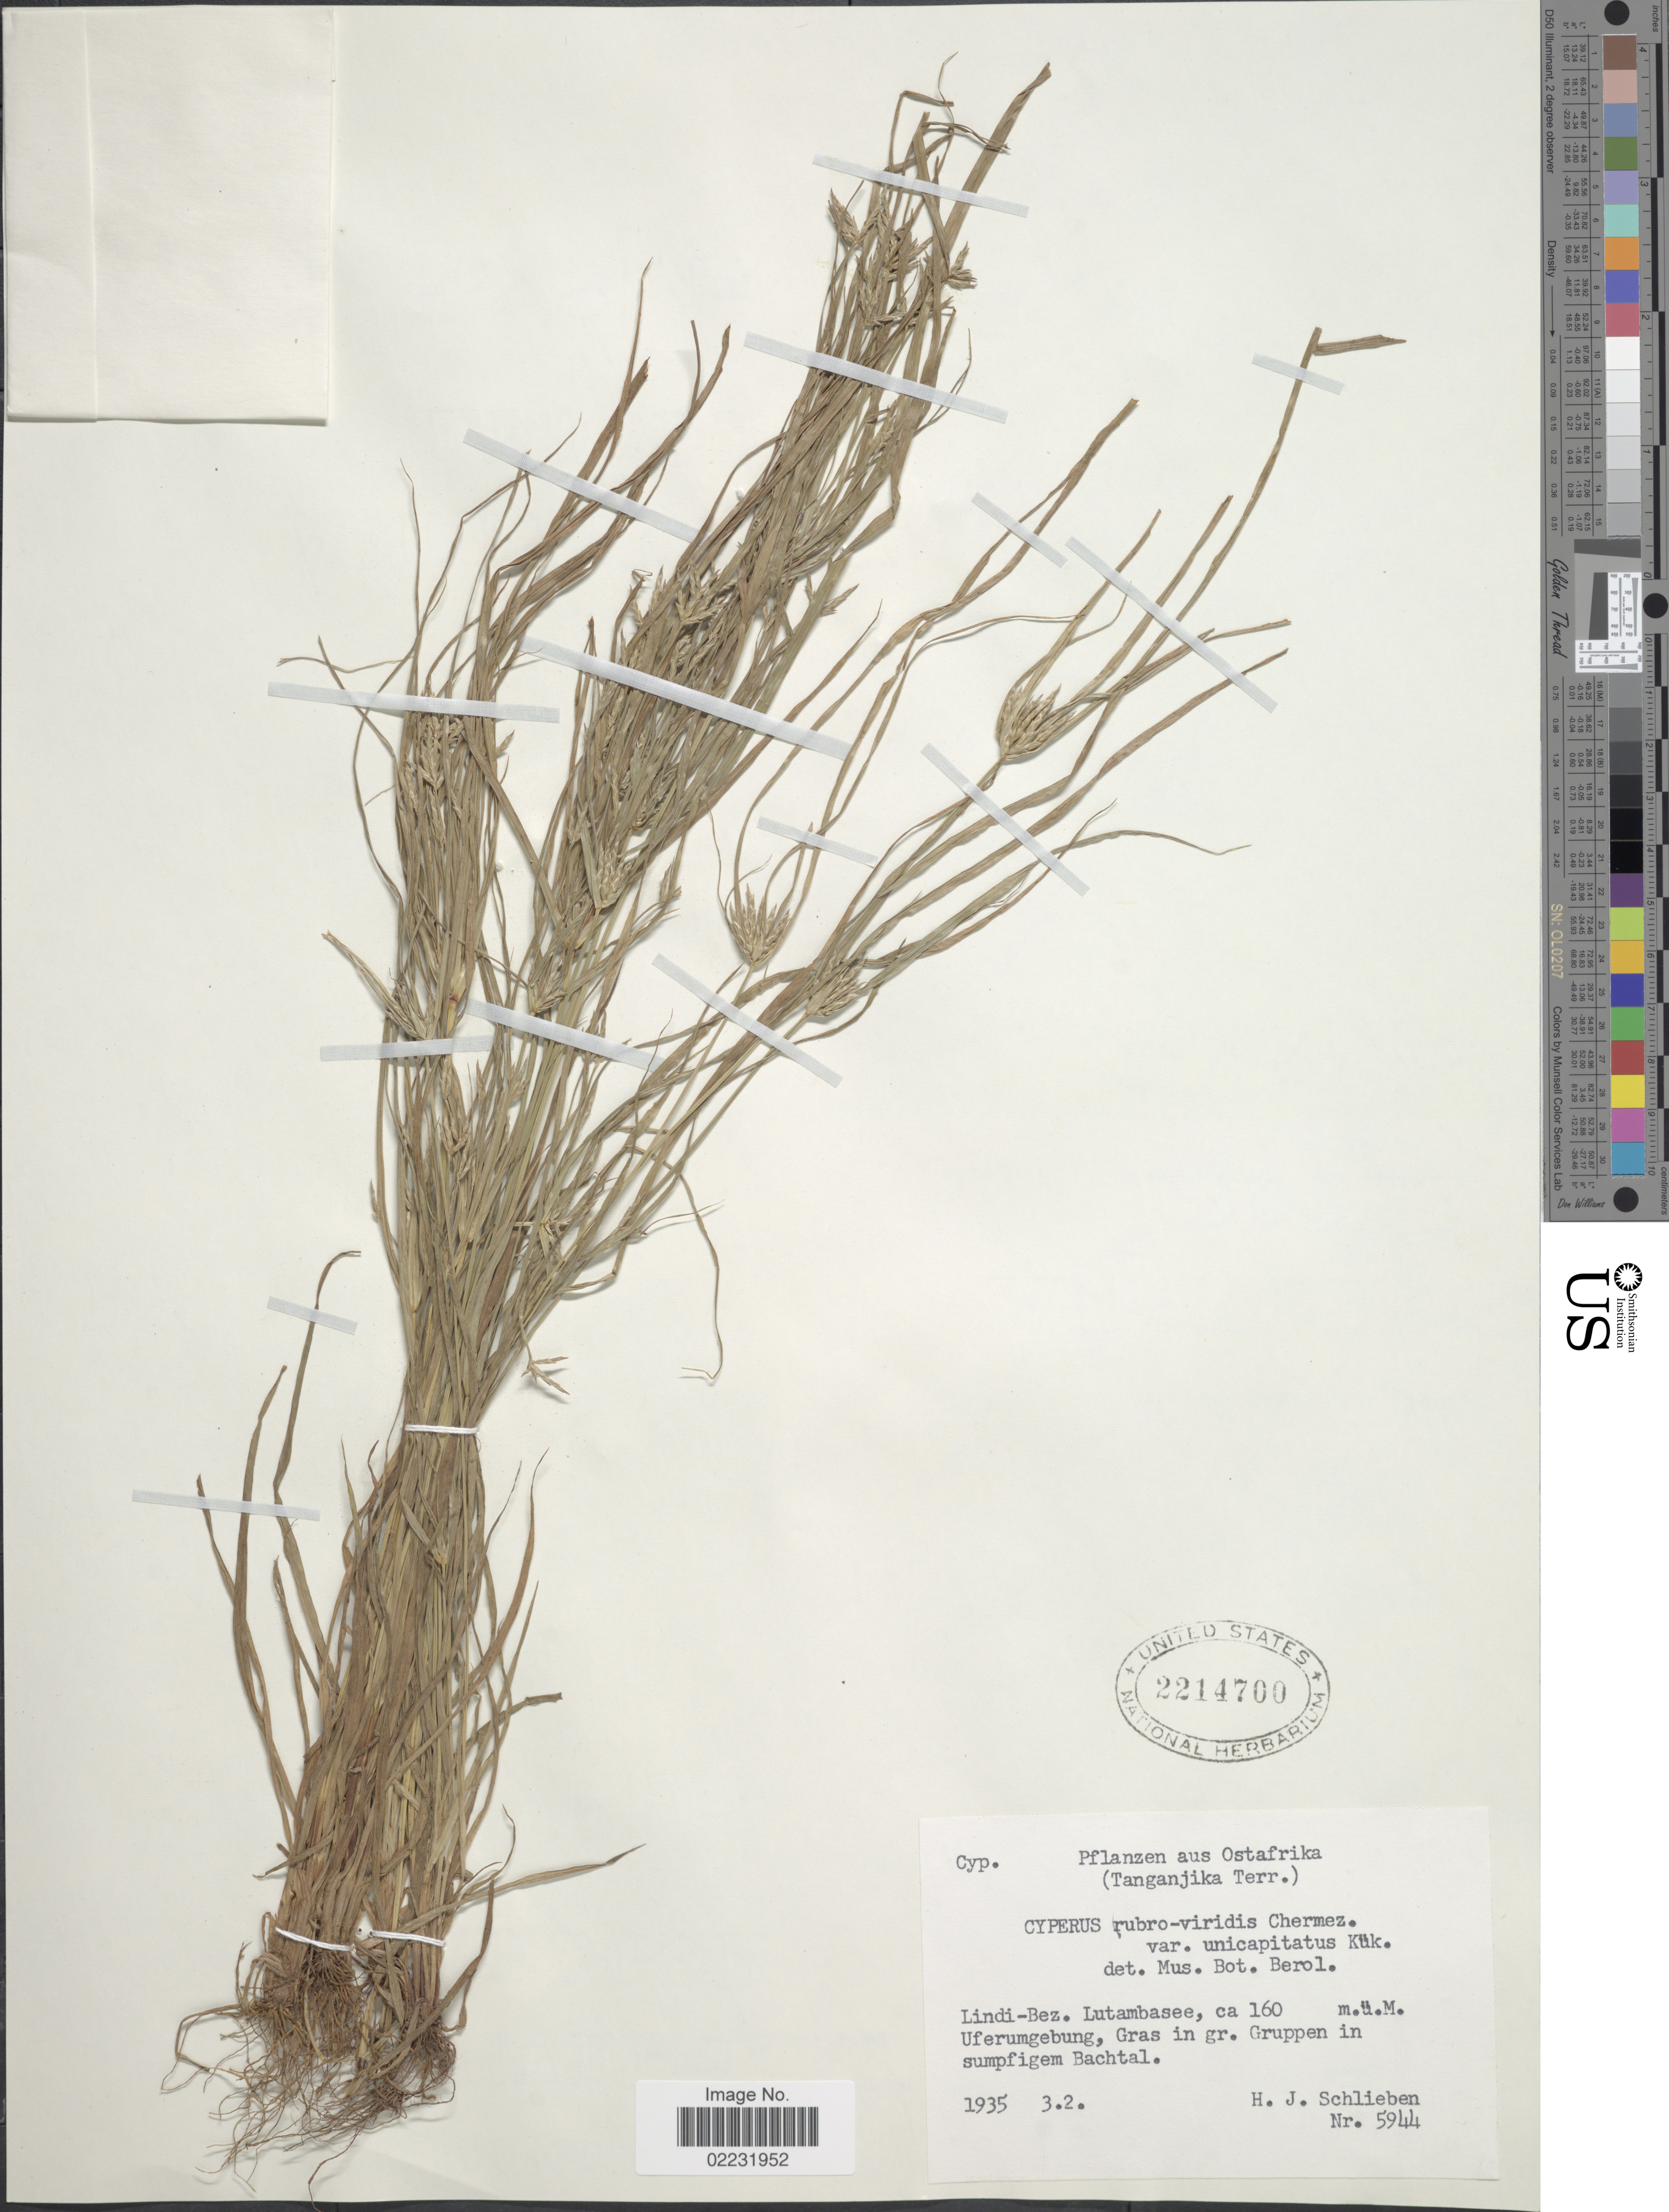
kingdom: Plantae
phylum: Tracheophyta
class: Liliopsida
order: Poales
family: Cyperaceae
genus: Cyperus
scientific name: Cyperus zollingeri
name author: Steud.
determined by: Strong, Mark T., (BOT), Smithsonian Institution - National Museum of Natural History (UNITED STATES)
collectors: H. J. Schlieben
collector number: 5944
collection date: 1935-03-02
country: South Africa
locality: Pflanzen aus Ostafrika, Lindi-Bez., Lutambasee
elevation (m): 160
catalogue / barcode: US 2214700